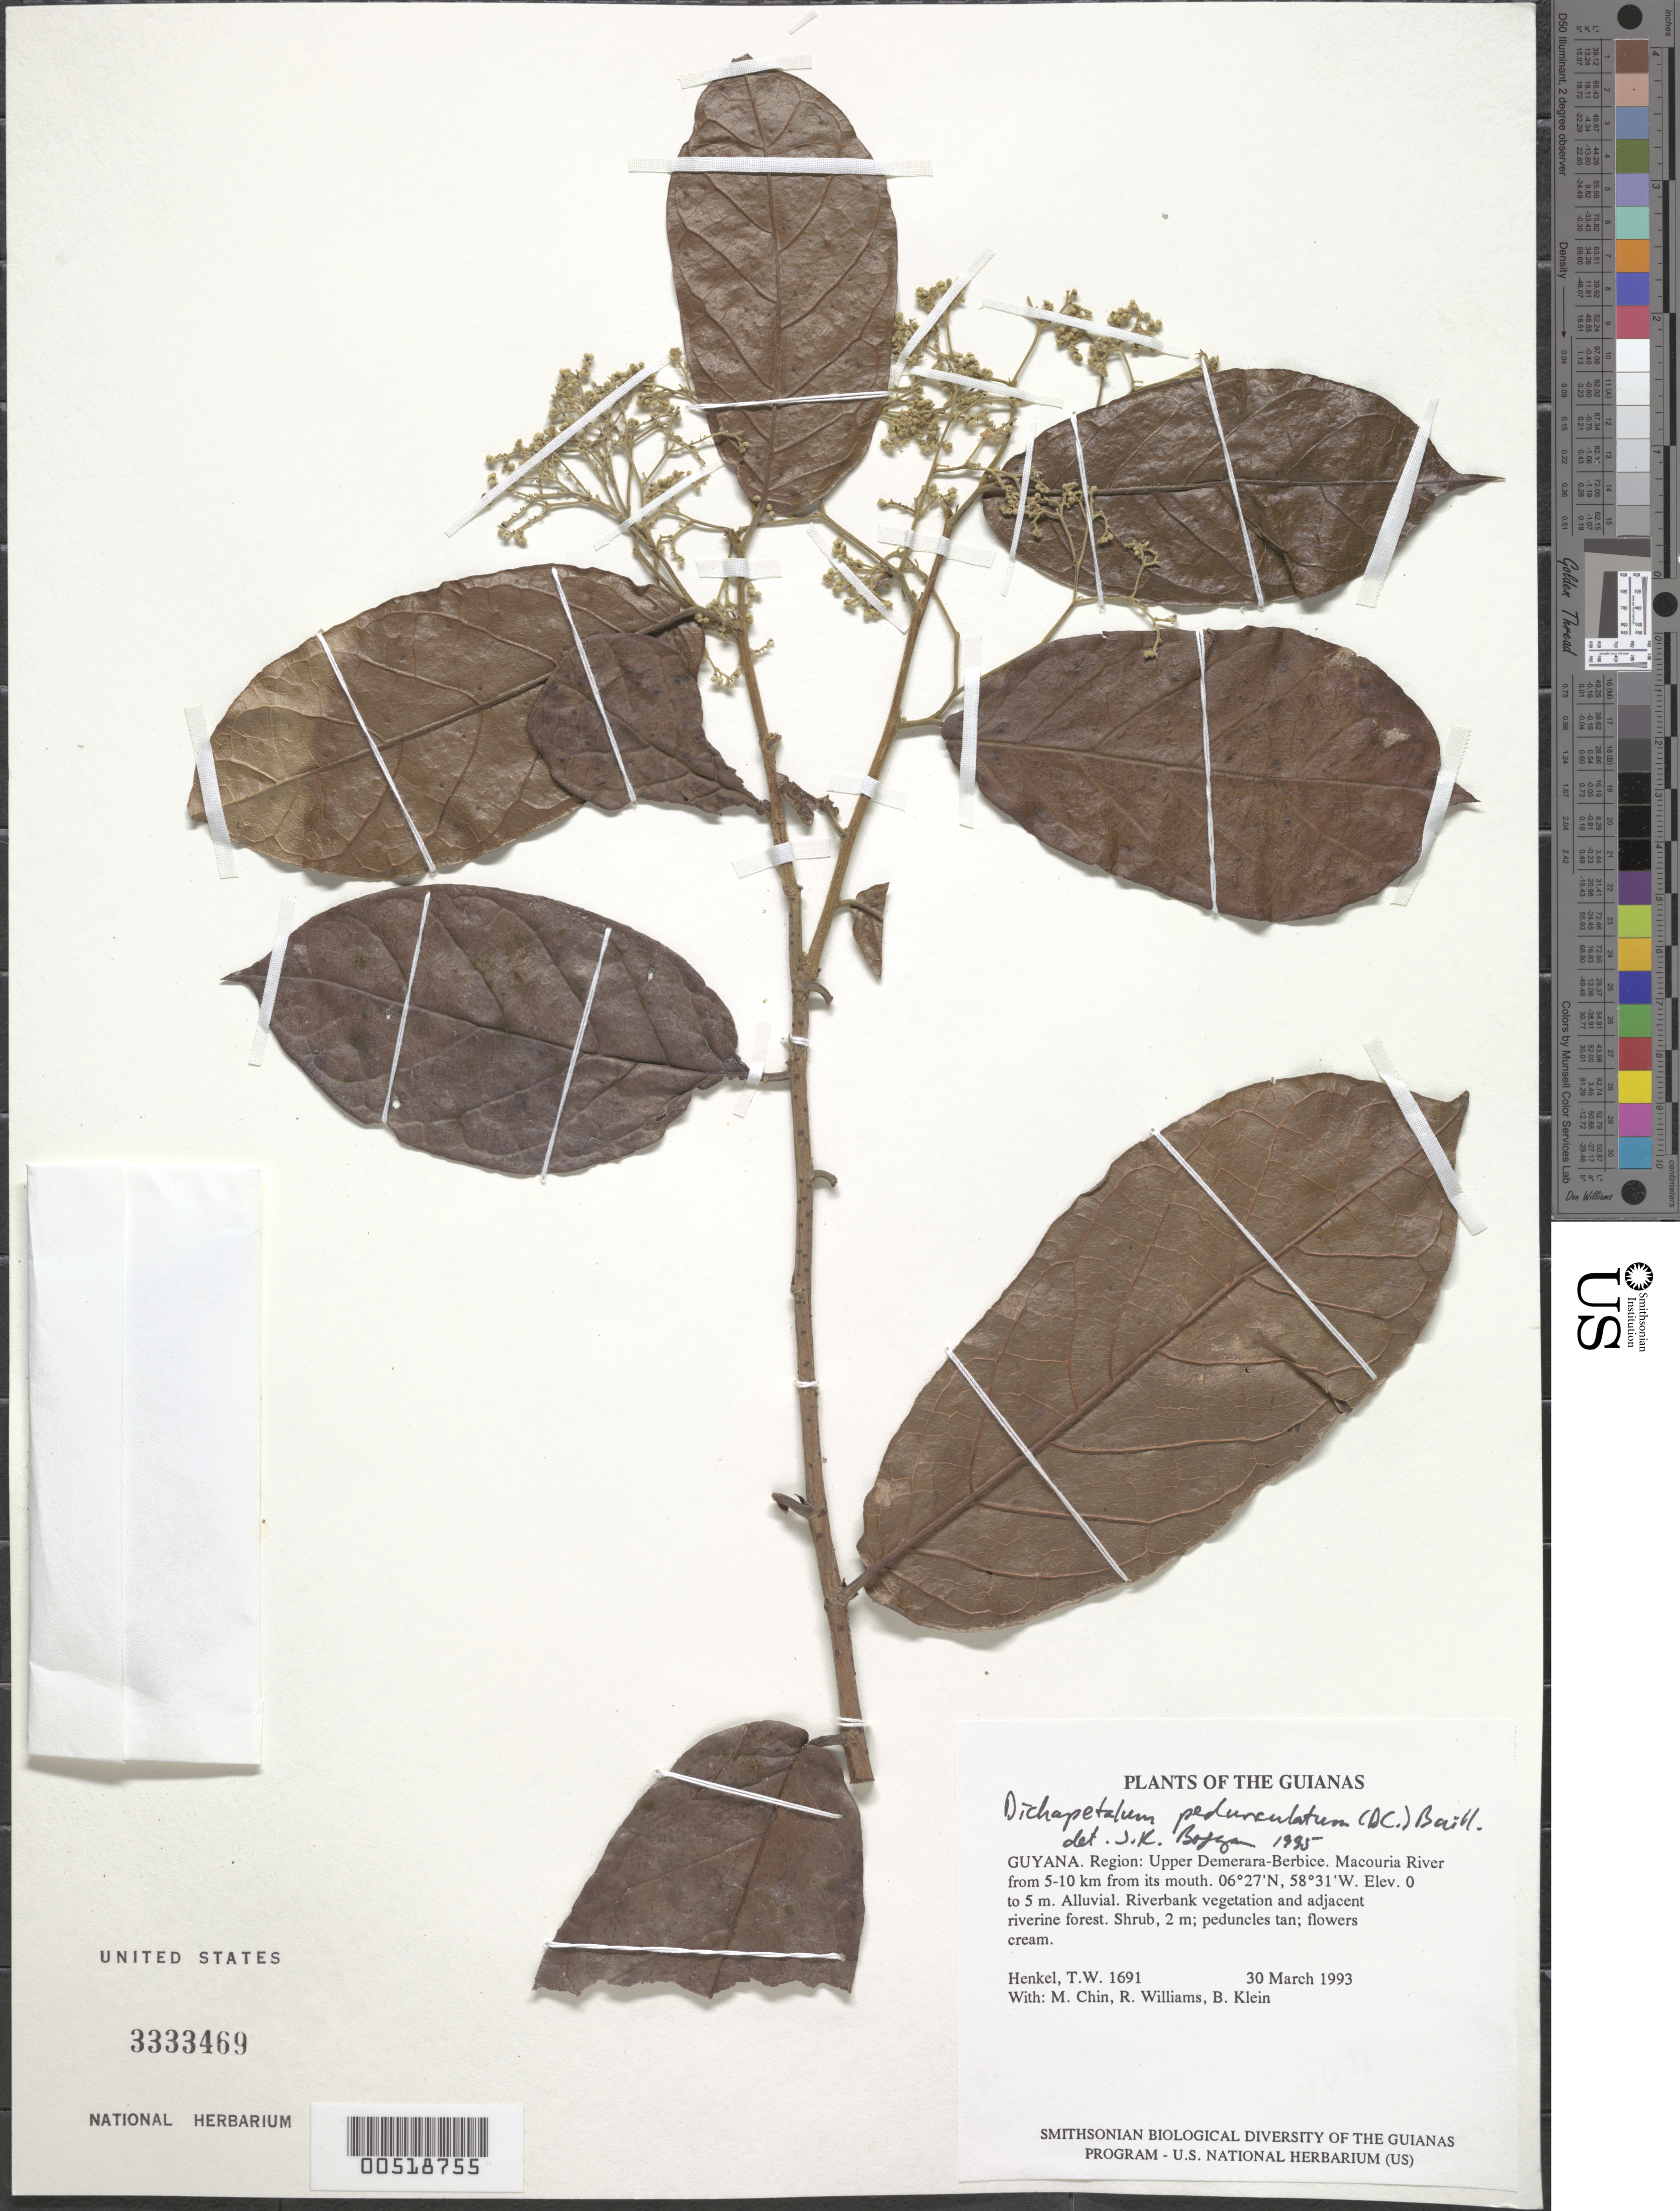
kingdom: Plantae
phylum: Tracheophyta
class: Magnoliopsida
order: Malpighiales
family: Dichapetalaceae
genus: Dichapetalum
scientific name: Dichapetalum pedunculatum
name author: (DC.) Baill.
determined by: Boggan, J. K., (US), NMNH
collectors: T. Henkel, M. Chin, R. Williams & B. Klein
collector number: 1691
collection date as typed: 30 March 1993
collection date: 1993-03-30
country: Guyana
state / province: U. Demerara-Berbice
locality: Macouria River from 5-10 km from its mouth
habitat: Alluvial. Riverbank vegetation and adjacent riverine forest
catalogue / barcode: US 3333469